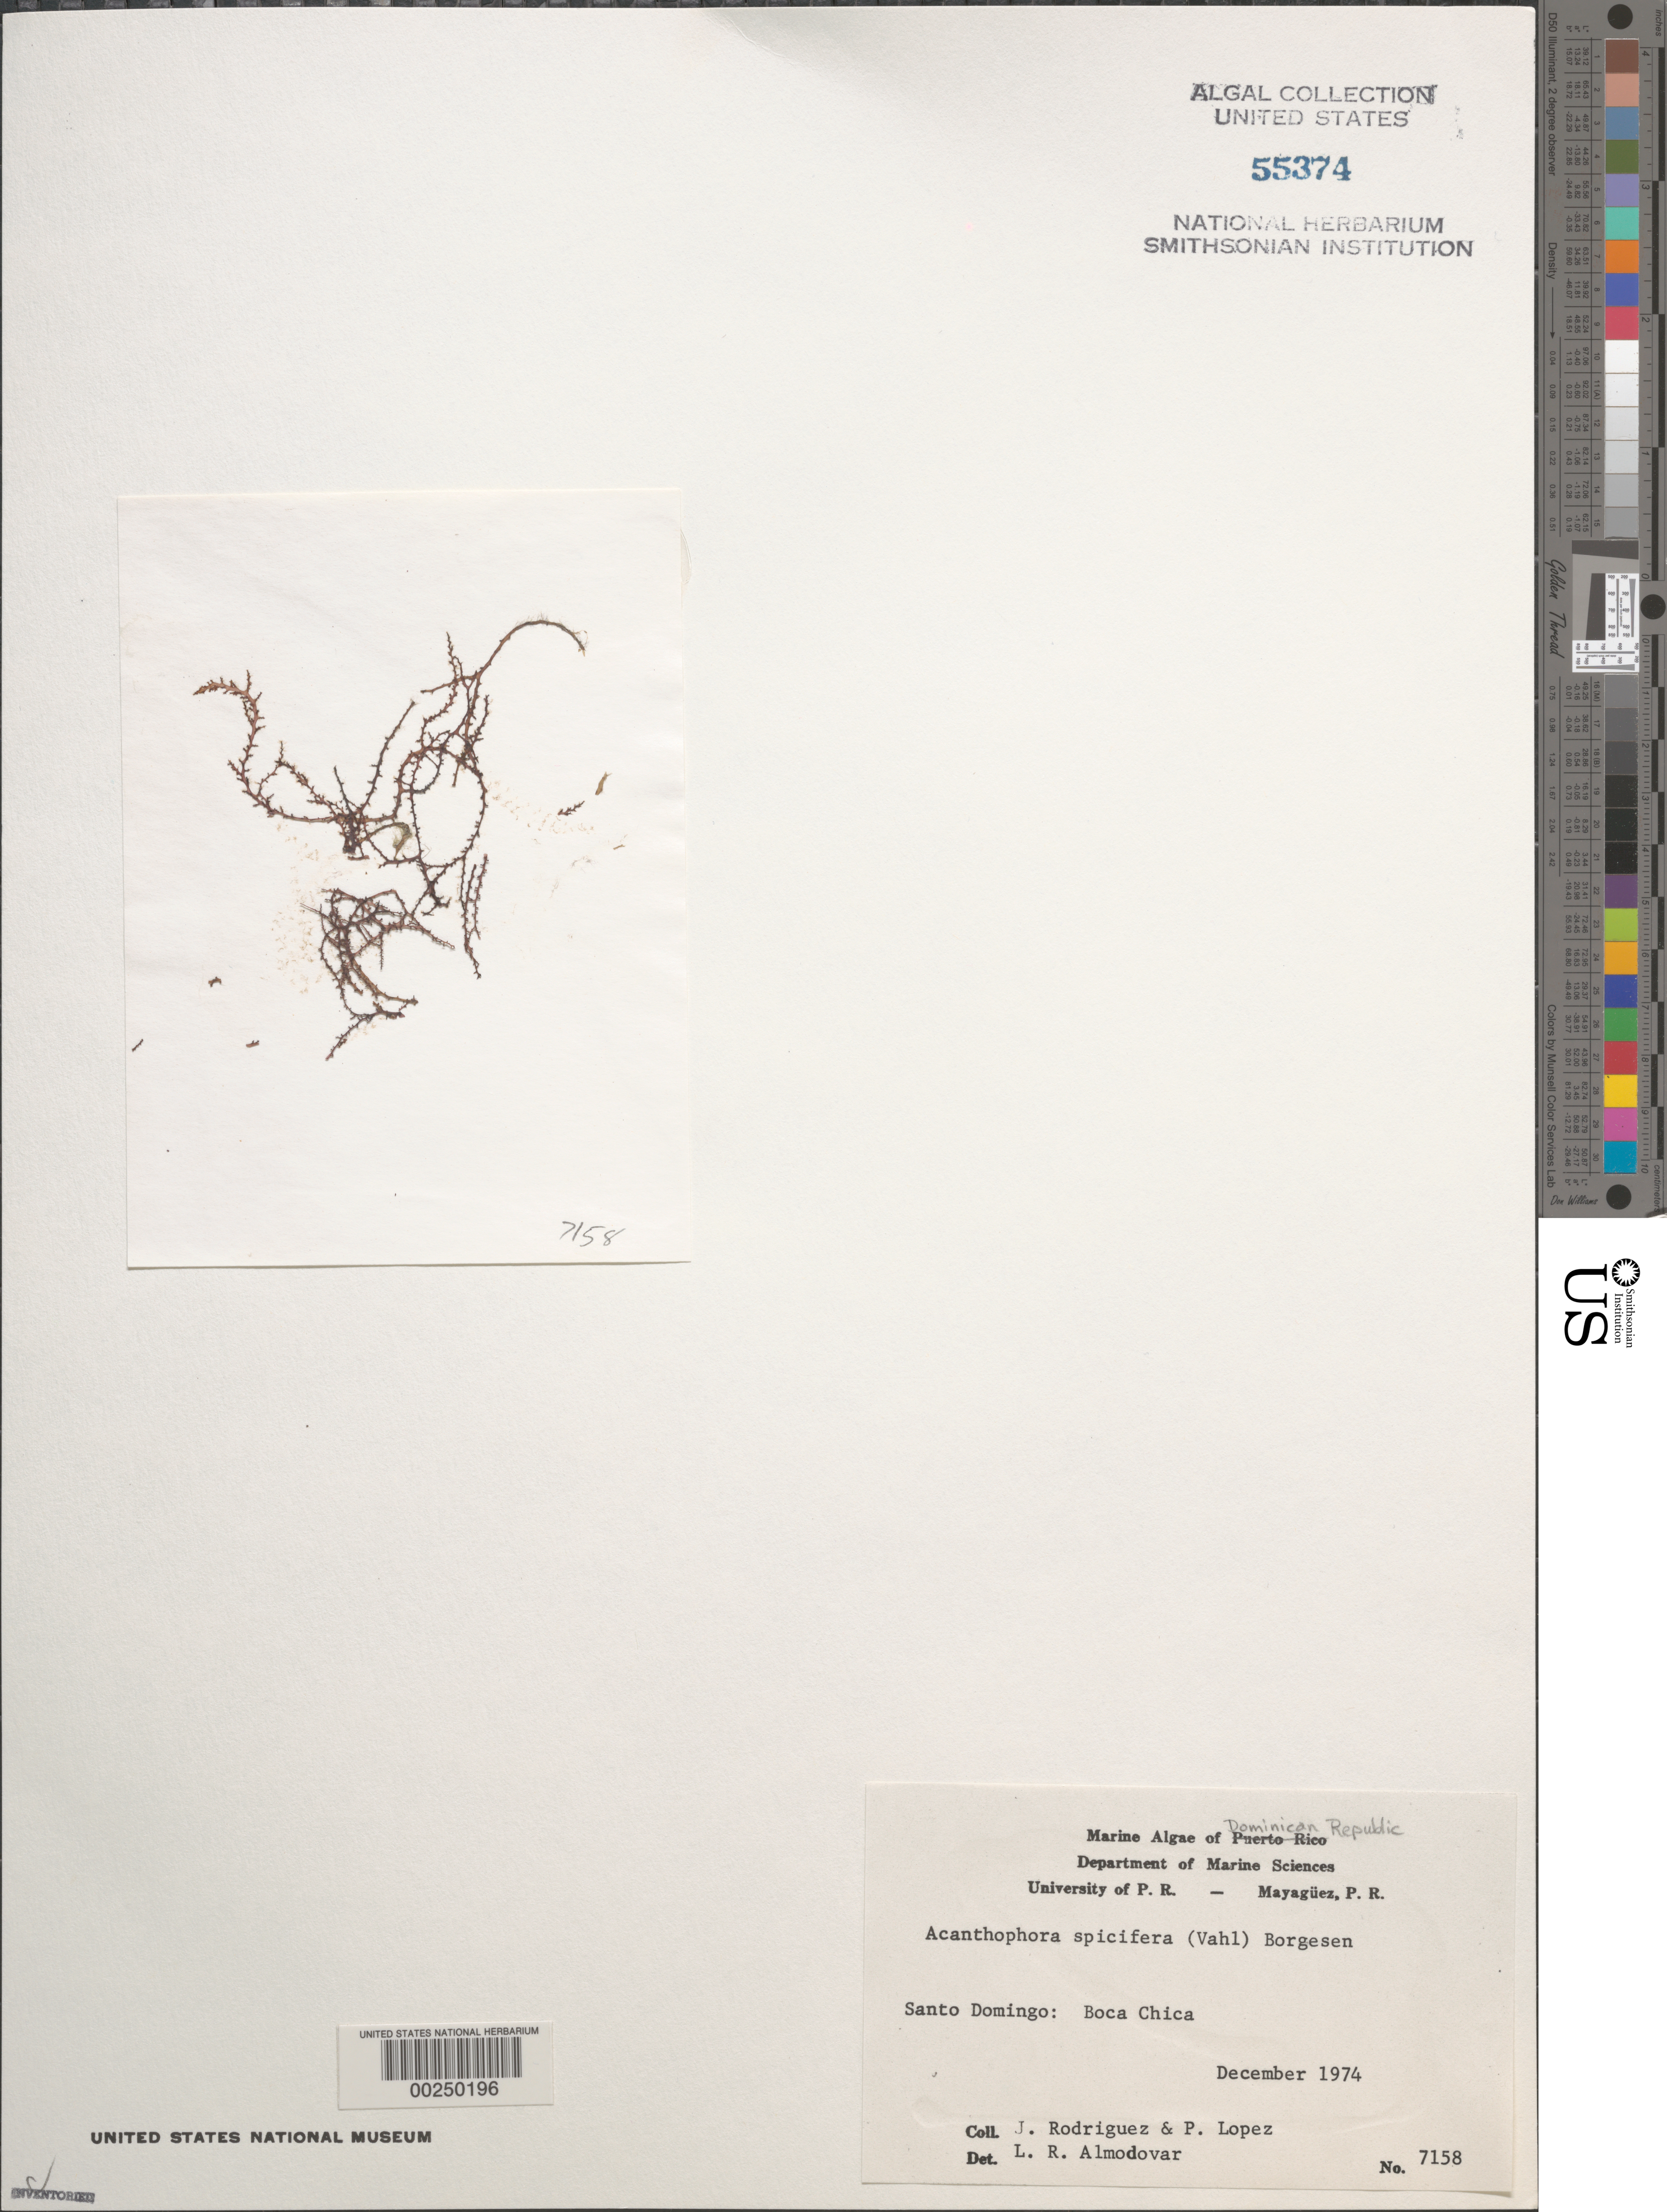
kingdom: Plantae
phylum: Rhodophyta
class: Florideophyceae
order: Ceramiales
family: Rhodomelaceae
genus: Acanthophora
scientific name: Acanthophora spicifera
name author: (Vahl) Børgesen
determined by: Almodovar, L. R.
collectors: J. Rodriguez & P. Lopez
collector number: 7158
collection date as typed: Dec 1974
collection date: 1974-12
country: Dominican Republic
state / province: Distrito Nacional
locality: Boca chica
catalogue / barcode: US 55374